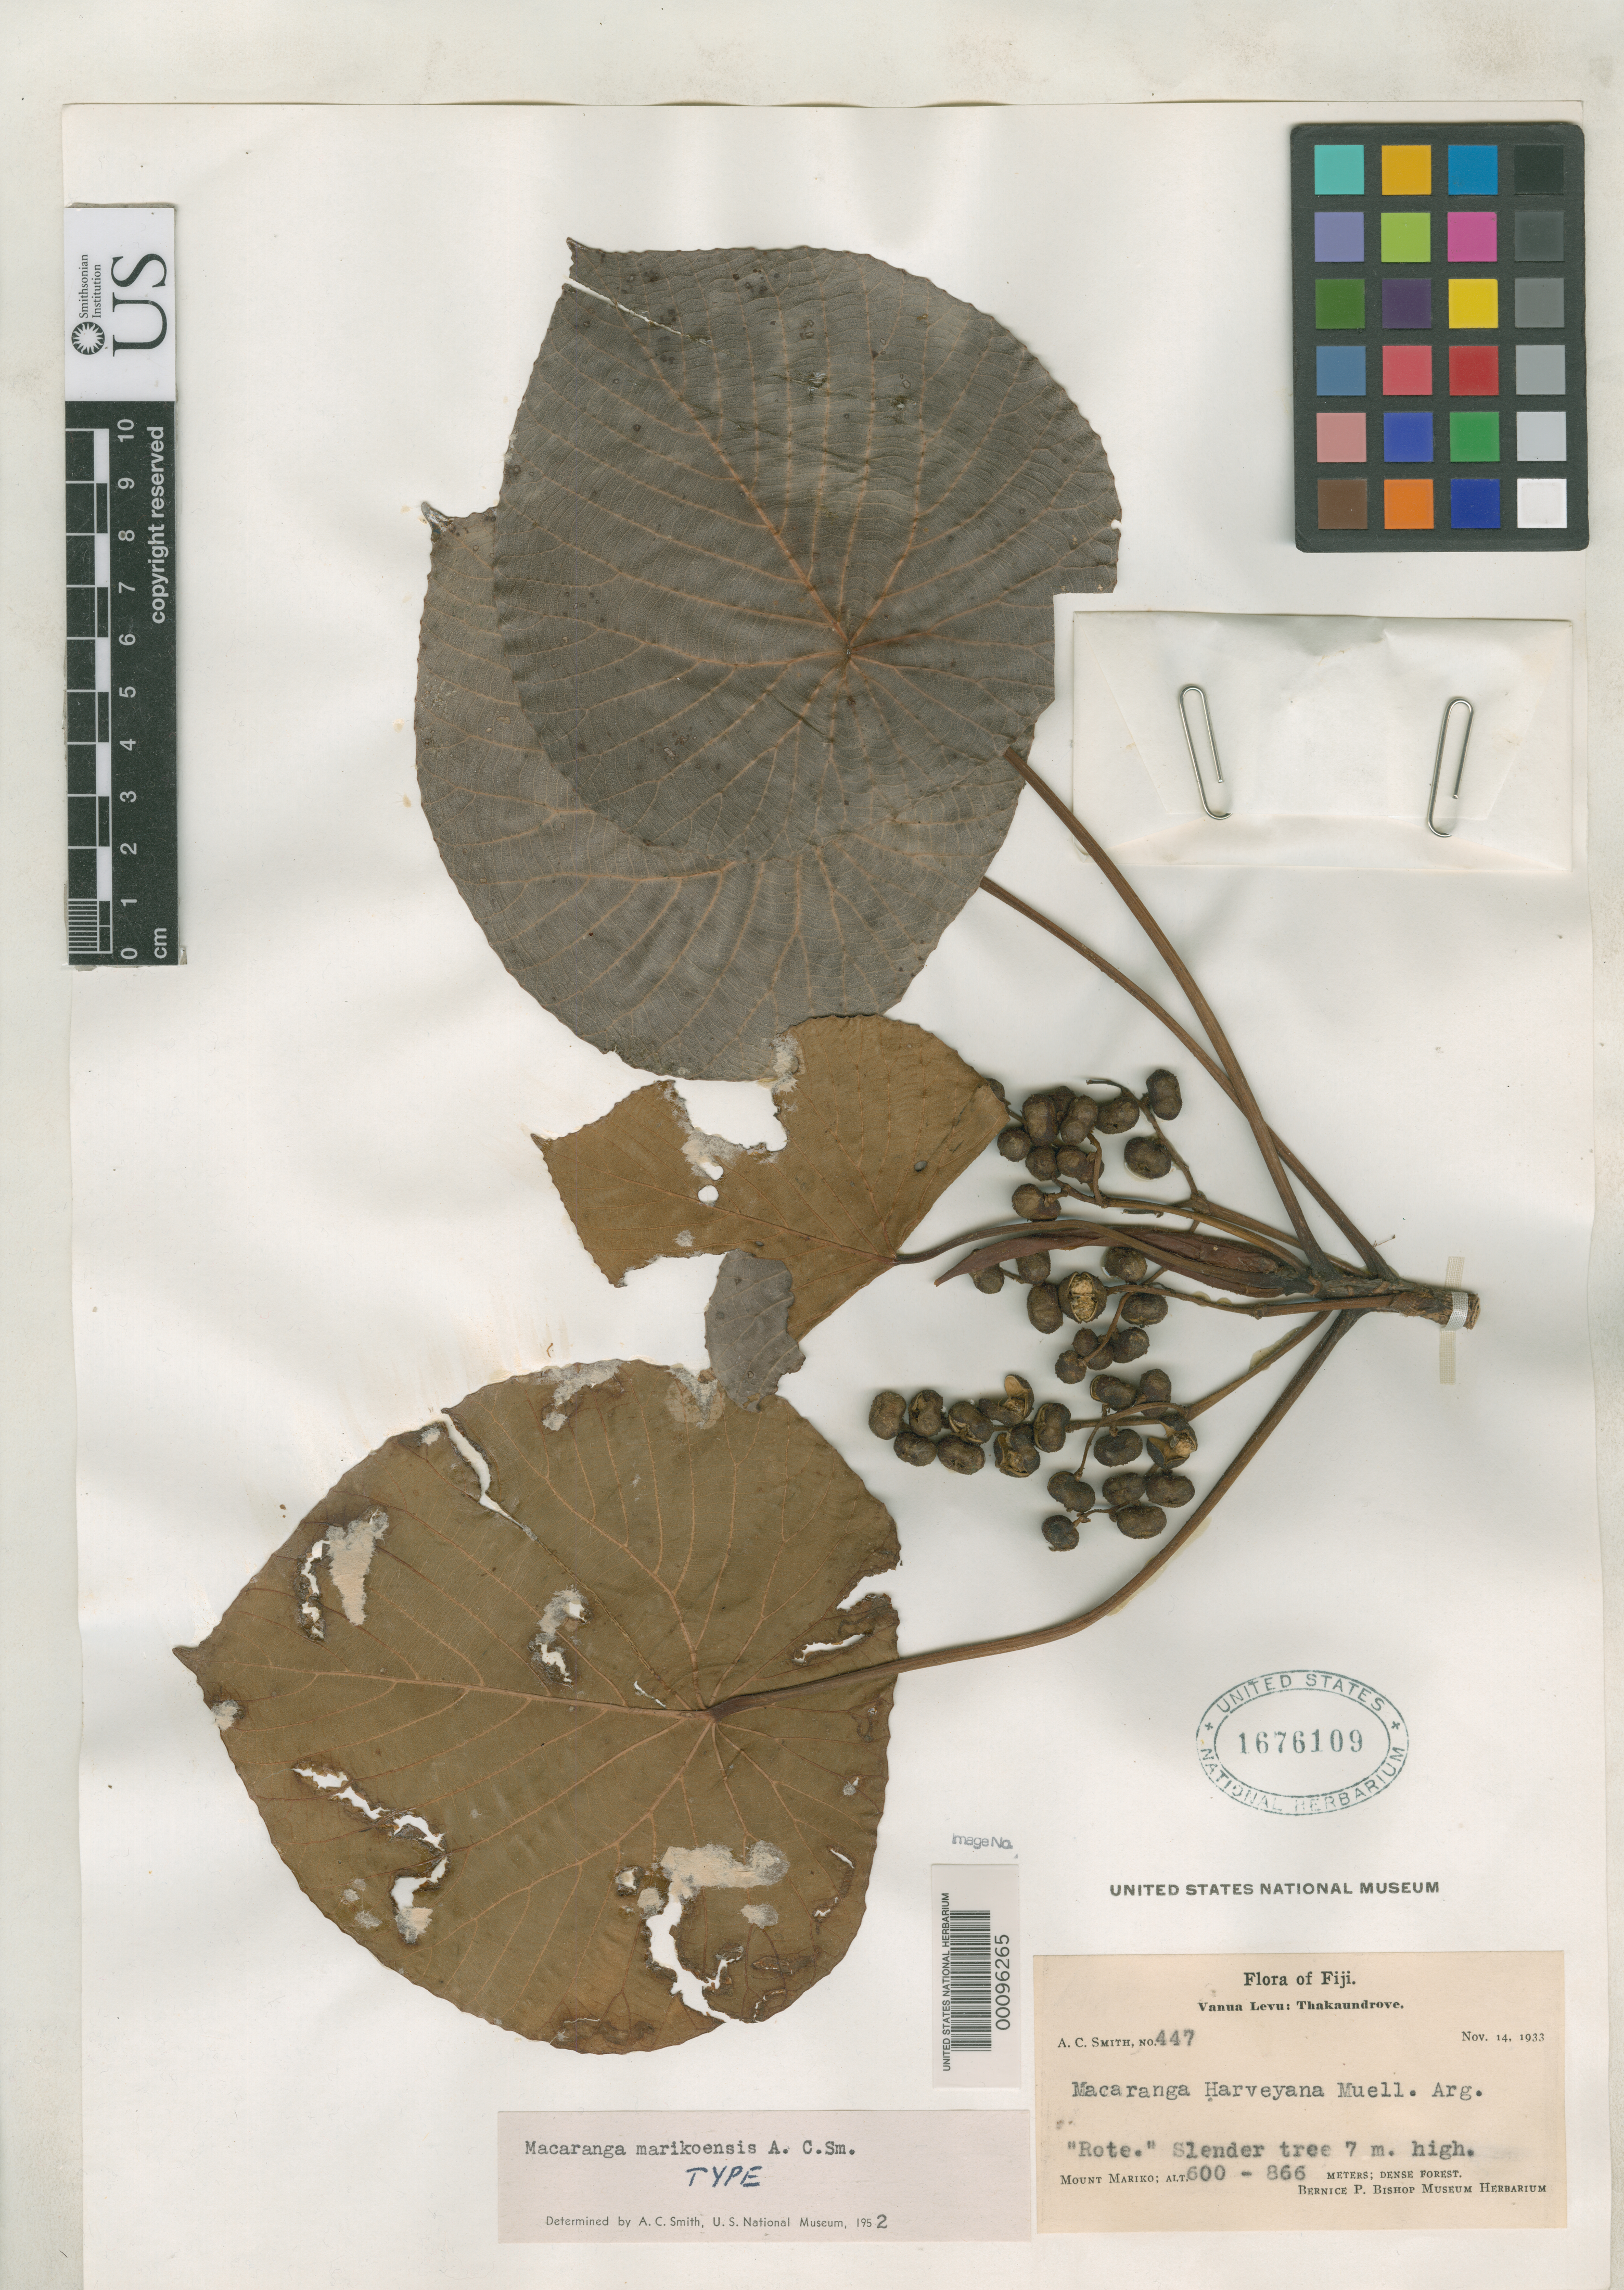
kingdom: Plantae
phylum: Tracheophyta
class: Magnoliopsida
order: Malpighiales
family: Euphorbiaceae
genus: Macaranga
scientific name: Macaranga marikoensis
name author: A.C. Sm.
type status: Holotype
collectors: A. C. Smith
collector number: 447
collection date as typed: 14 Nov 1933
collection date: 1933-11-14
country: Fiji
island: Vanua Levu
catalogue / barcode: US 1676109